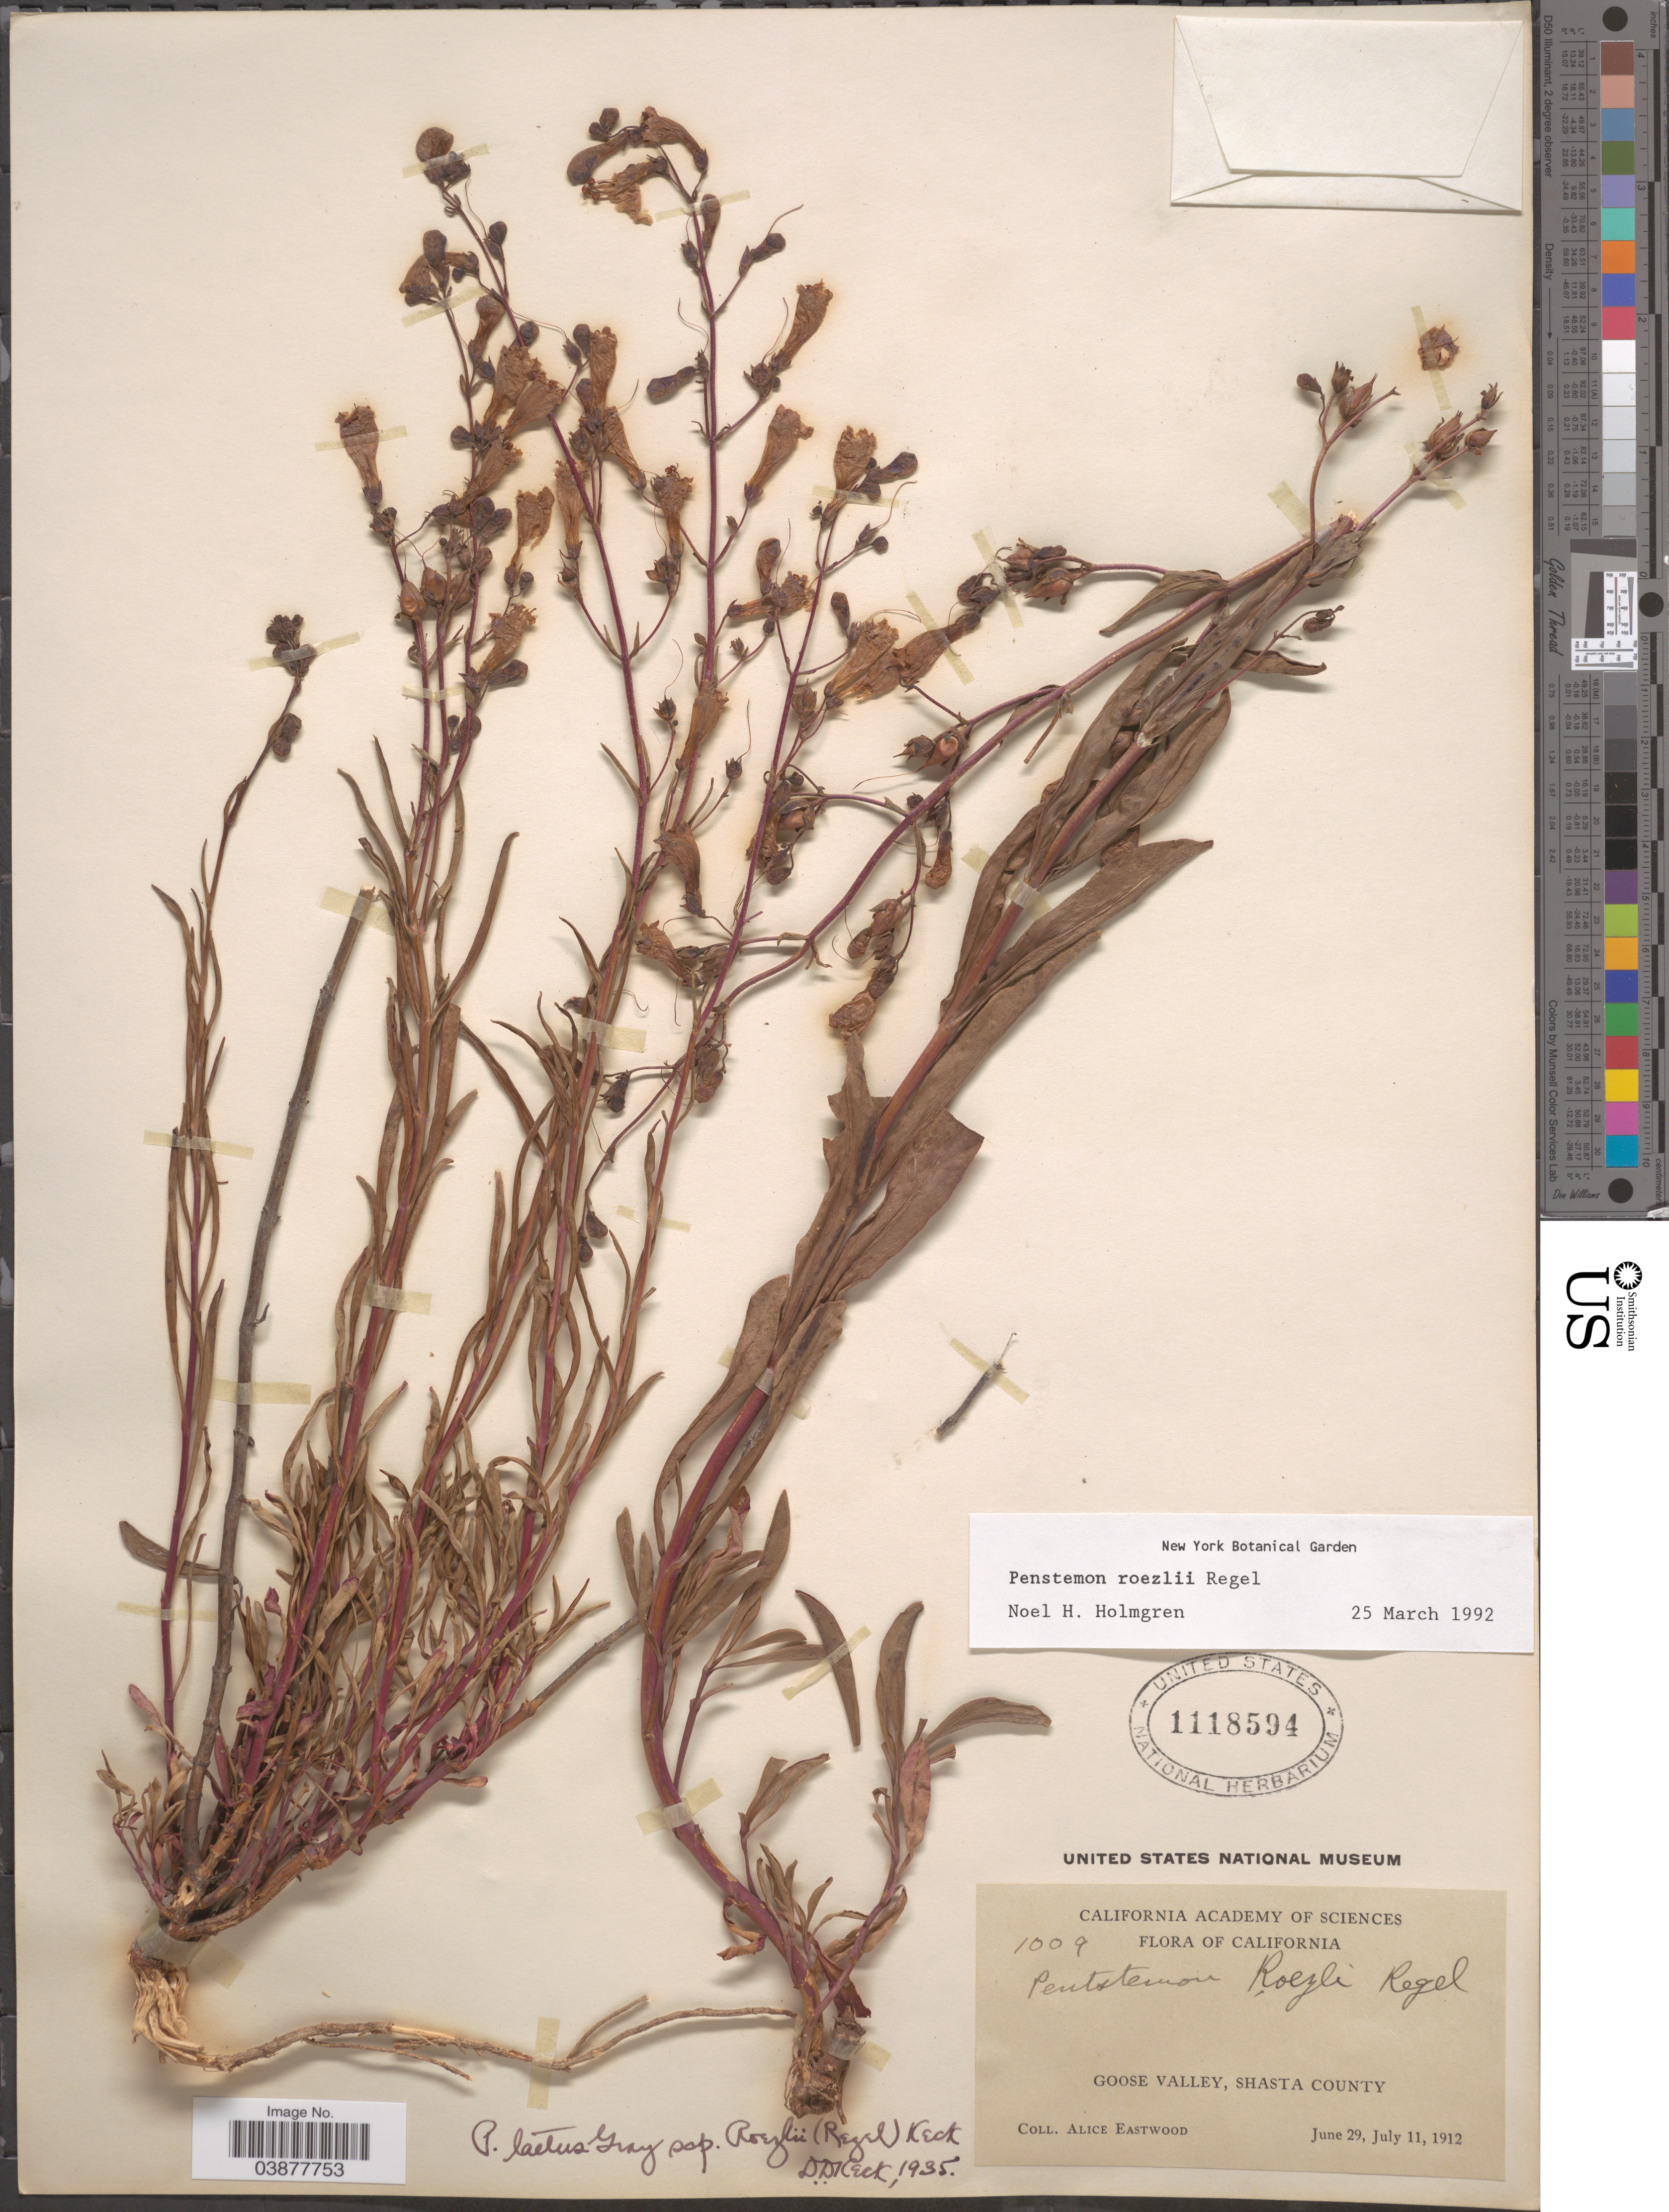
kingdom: Plantae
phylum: Tracheophyta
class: Magnoliopsida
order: Lamiales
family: Plantaginaceae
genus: Penstemon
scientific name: Penstemon roezlii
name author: Regel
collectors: A. Eastwood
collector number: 1009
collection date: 1912-06-29/1912-07-11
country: United States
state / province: California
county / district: Shasta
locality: Goose Valley, Shasta County.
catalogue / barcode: US 1118594